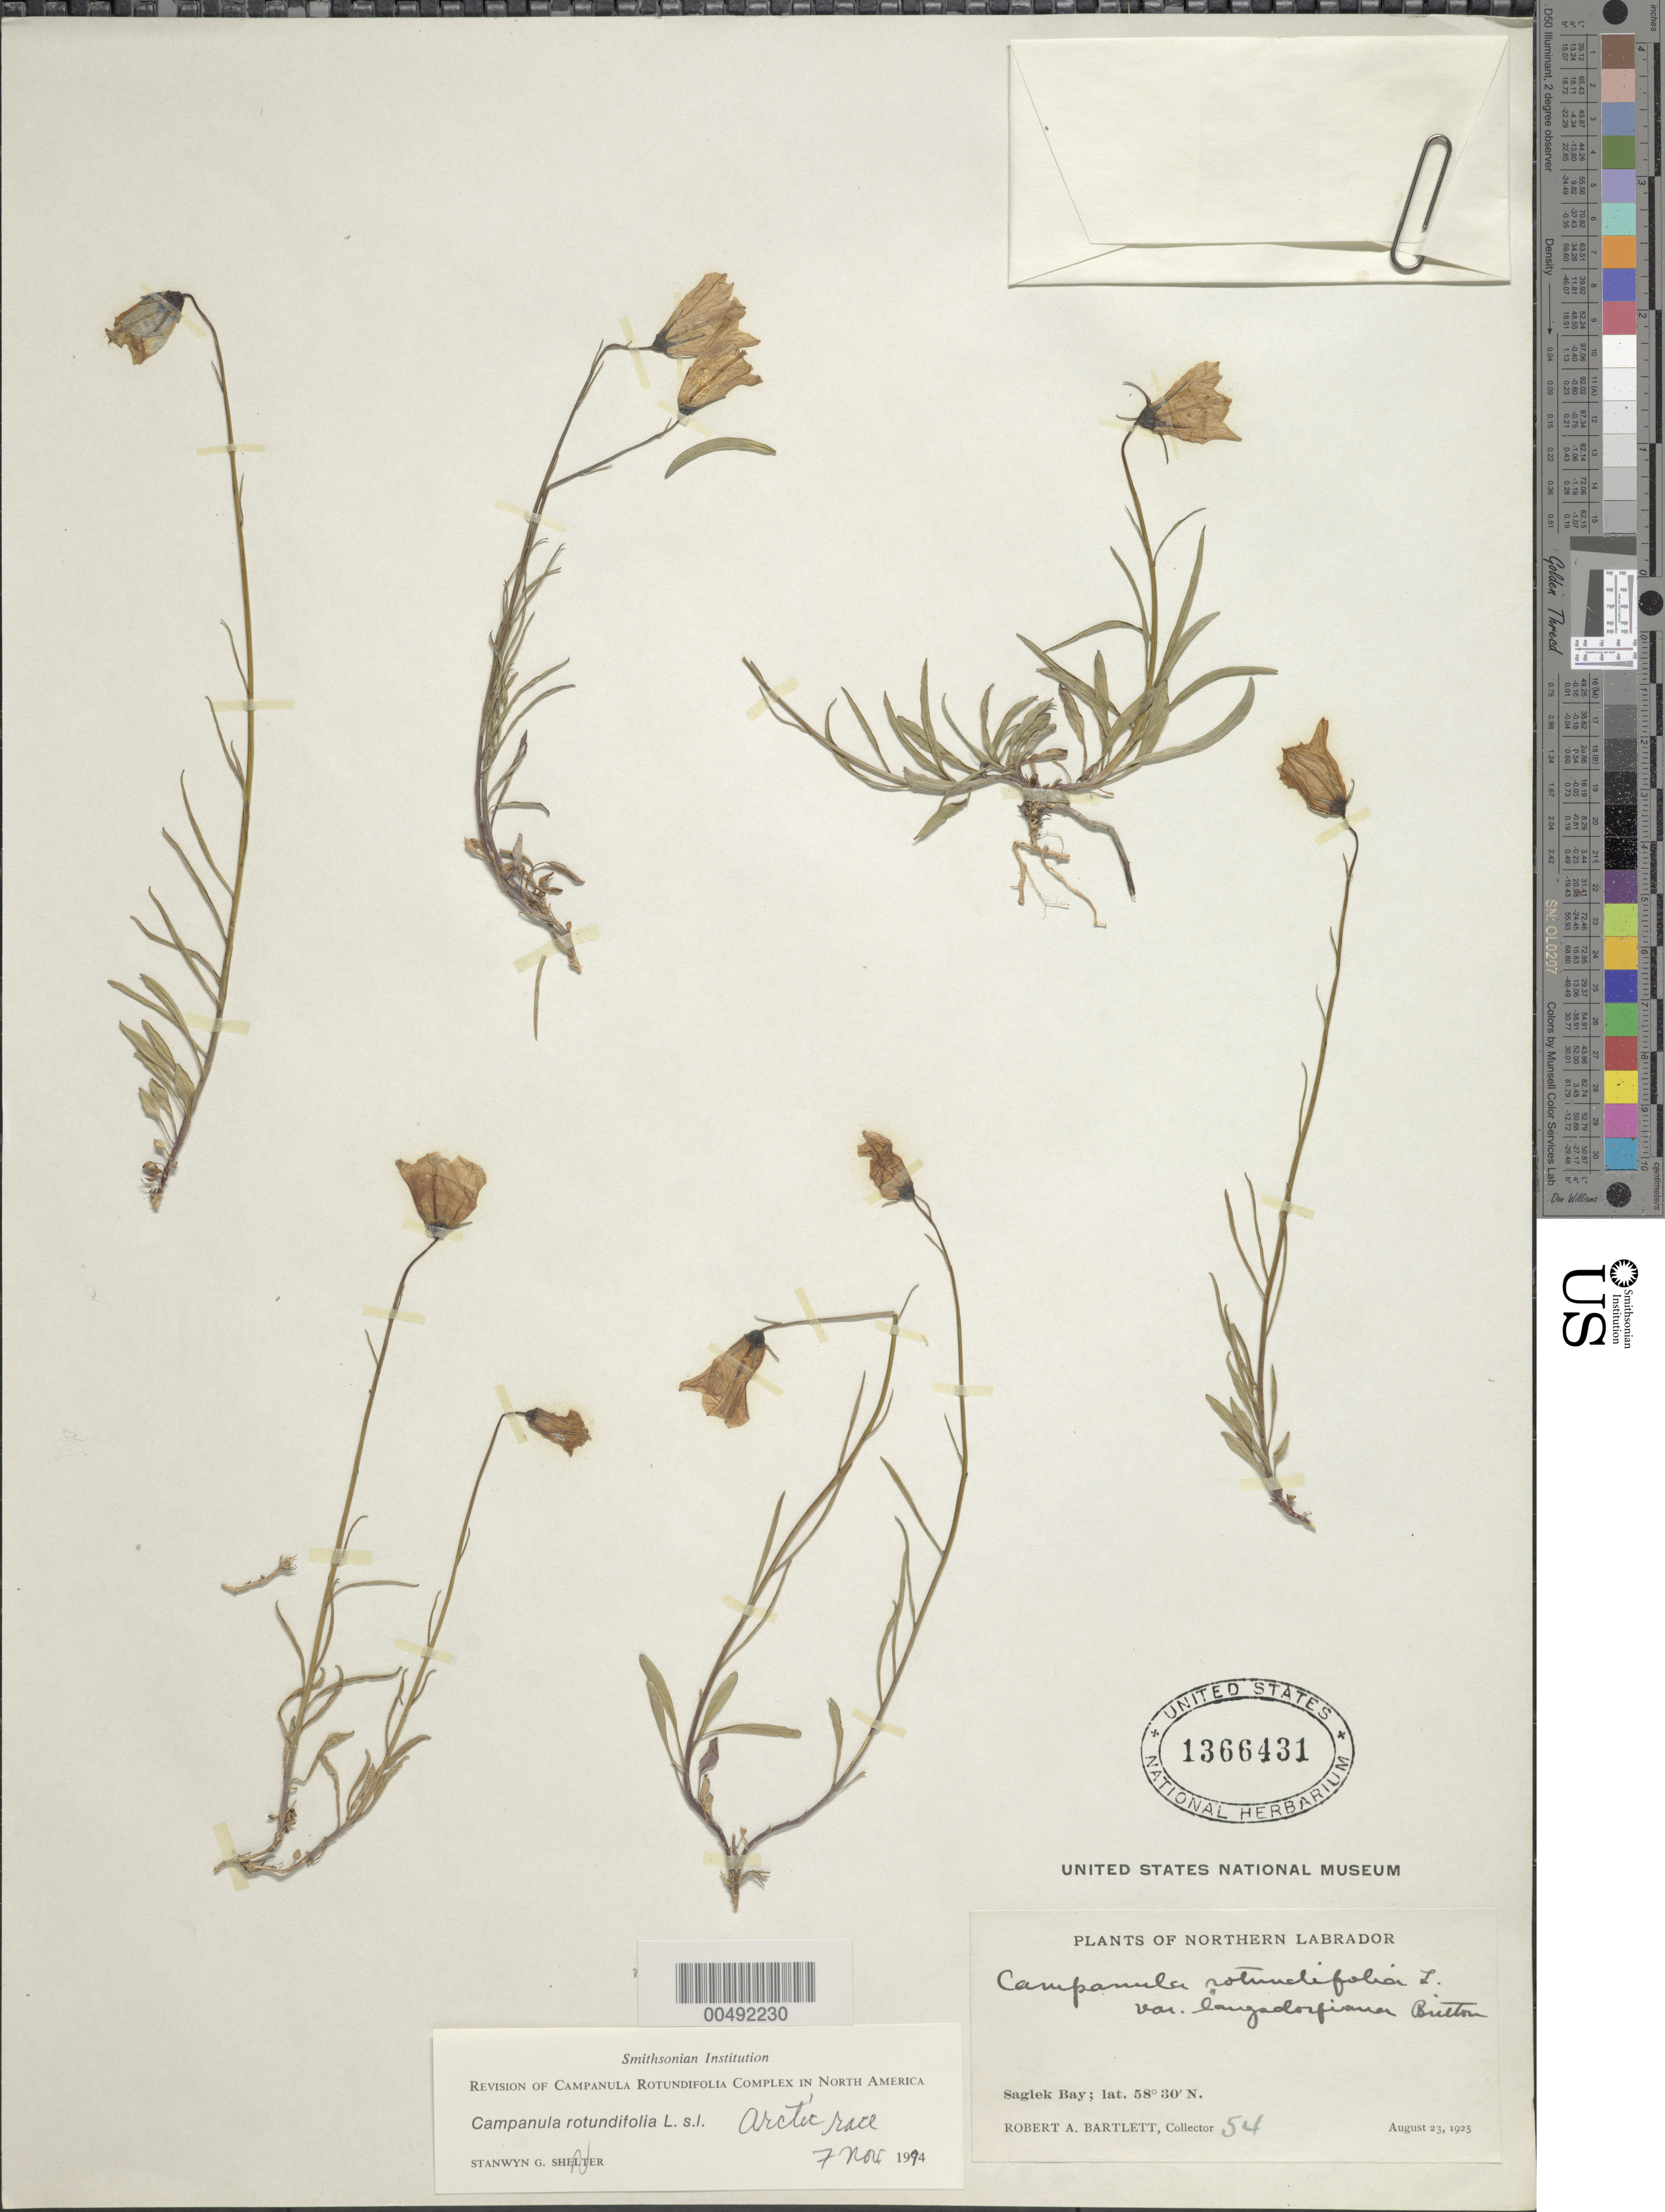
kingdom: Plantae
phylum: Tracheophyta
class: Magnoliopsida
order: Asterales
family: Campanulaceae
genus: Campanula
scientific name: Campanula rotundifolia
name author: L.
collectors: R. W. Bartlett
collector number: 54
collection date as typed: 23 Aug 1925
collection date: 1925-08-23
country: Canada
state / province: Newfoundland and Labrador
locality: Saglek Bay (lat/long recorded as: lat=57:30:0:N long=:::)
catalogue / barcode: US 1366431